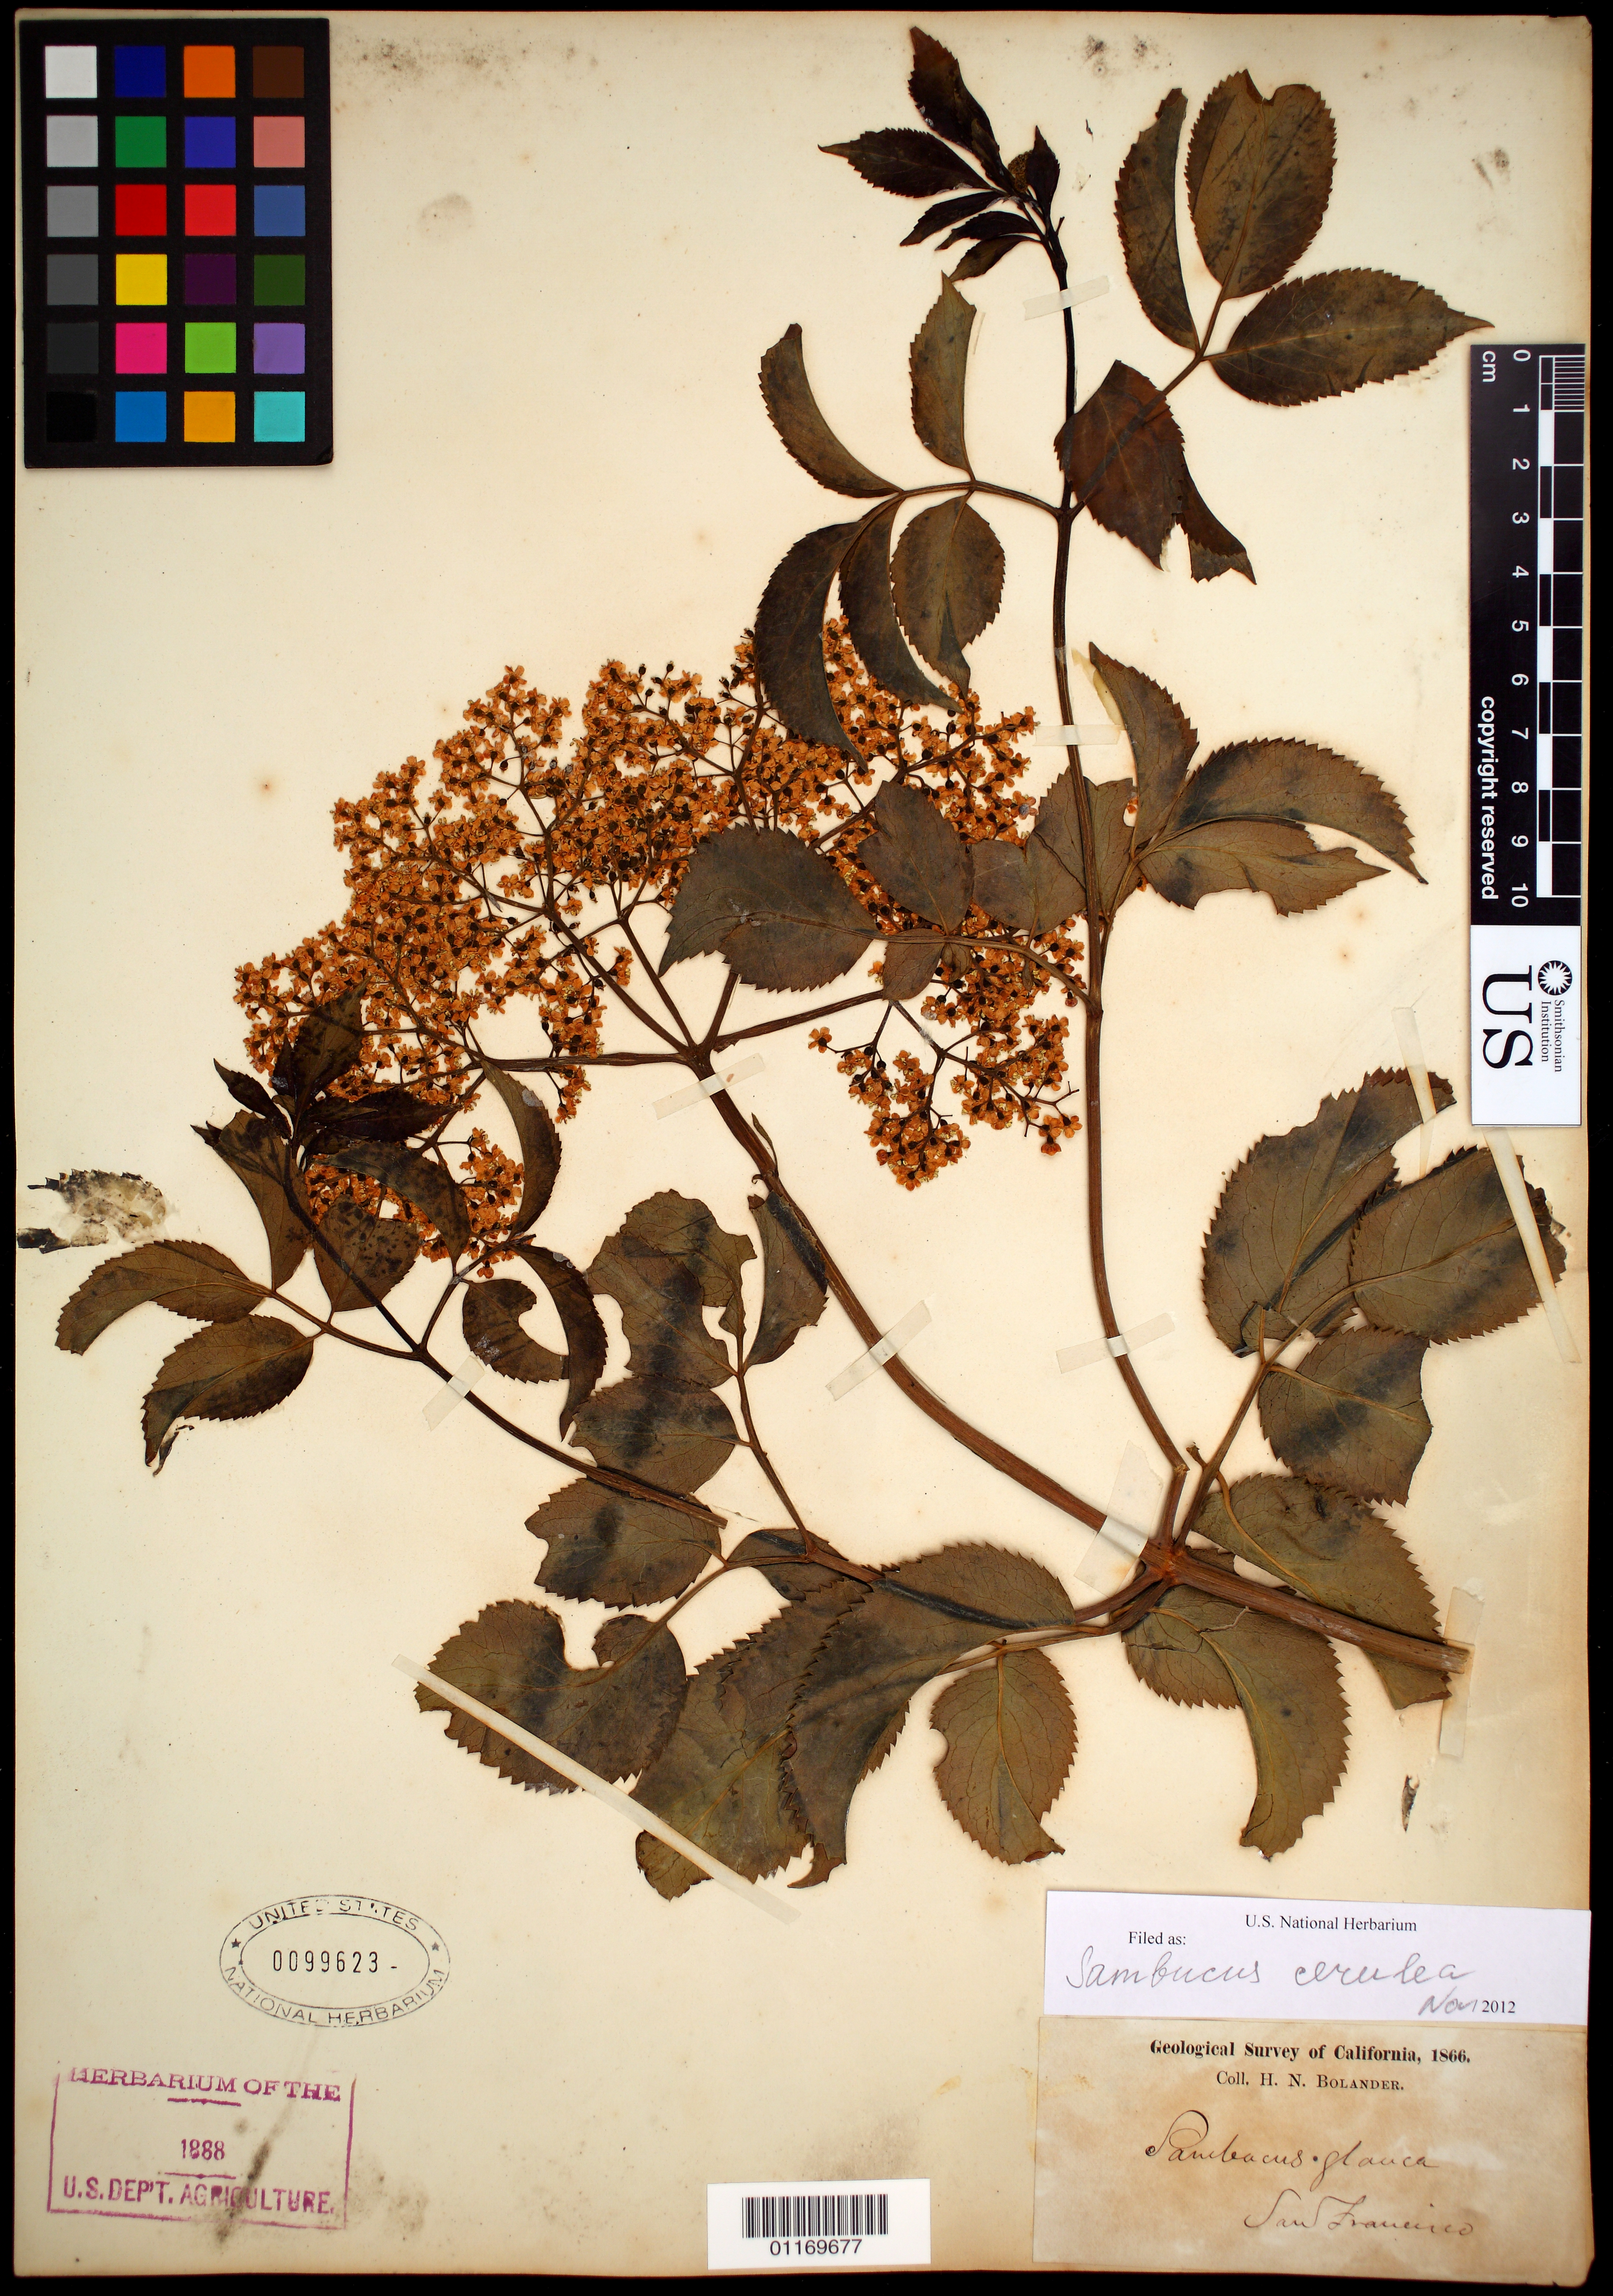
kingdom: Plantae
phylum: Tracheophyta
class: Magnoliopsida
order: Dipsacales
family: Viburnaceae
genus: Sambucus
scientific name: Sambucus cerulea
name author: Raf.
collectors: H. Bolander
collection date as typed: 1866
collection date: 1866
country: United States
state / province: California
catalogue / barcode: US 99623